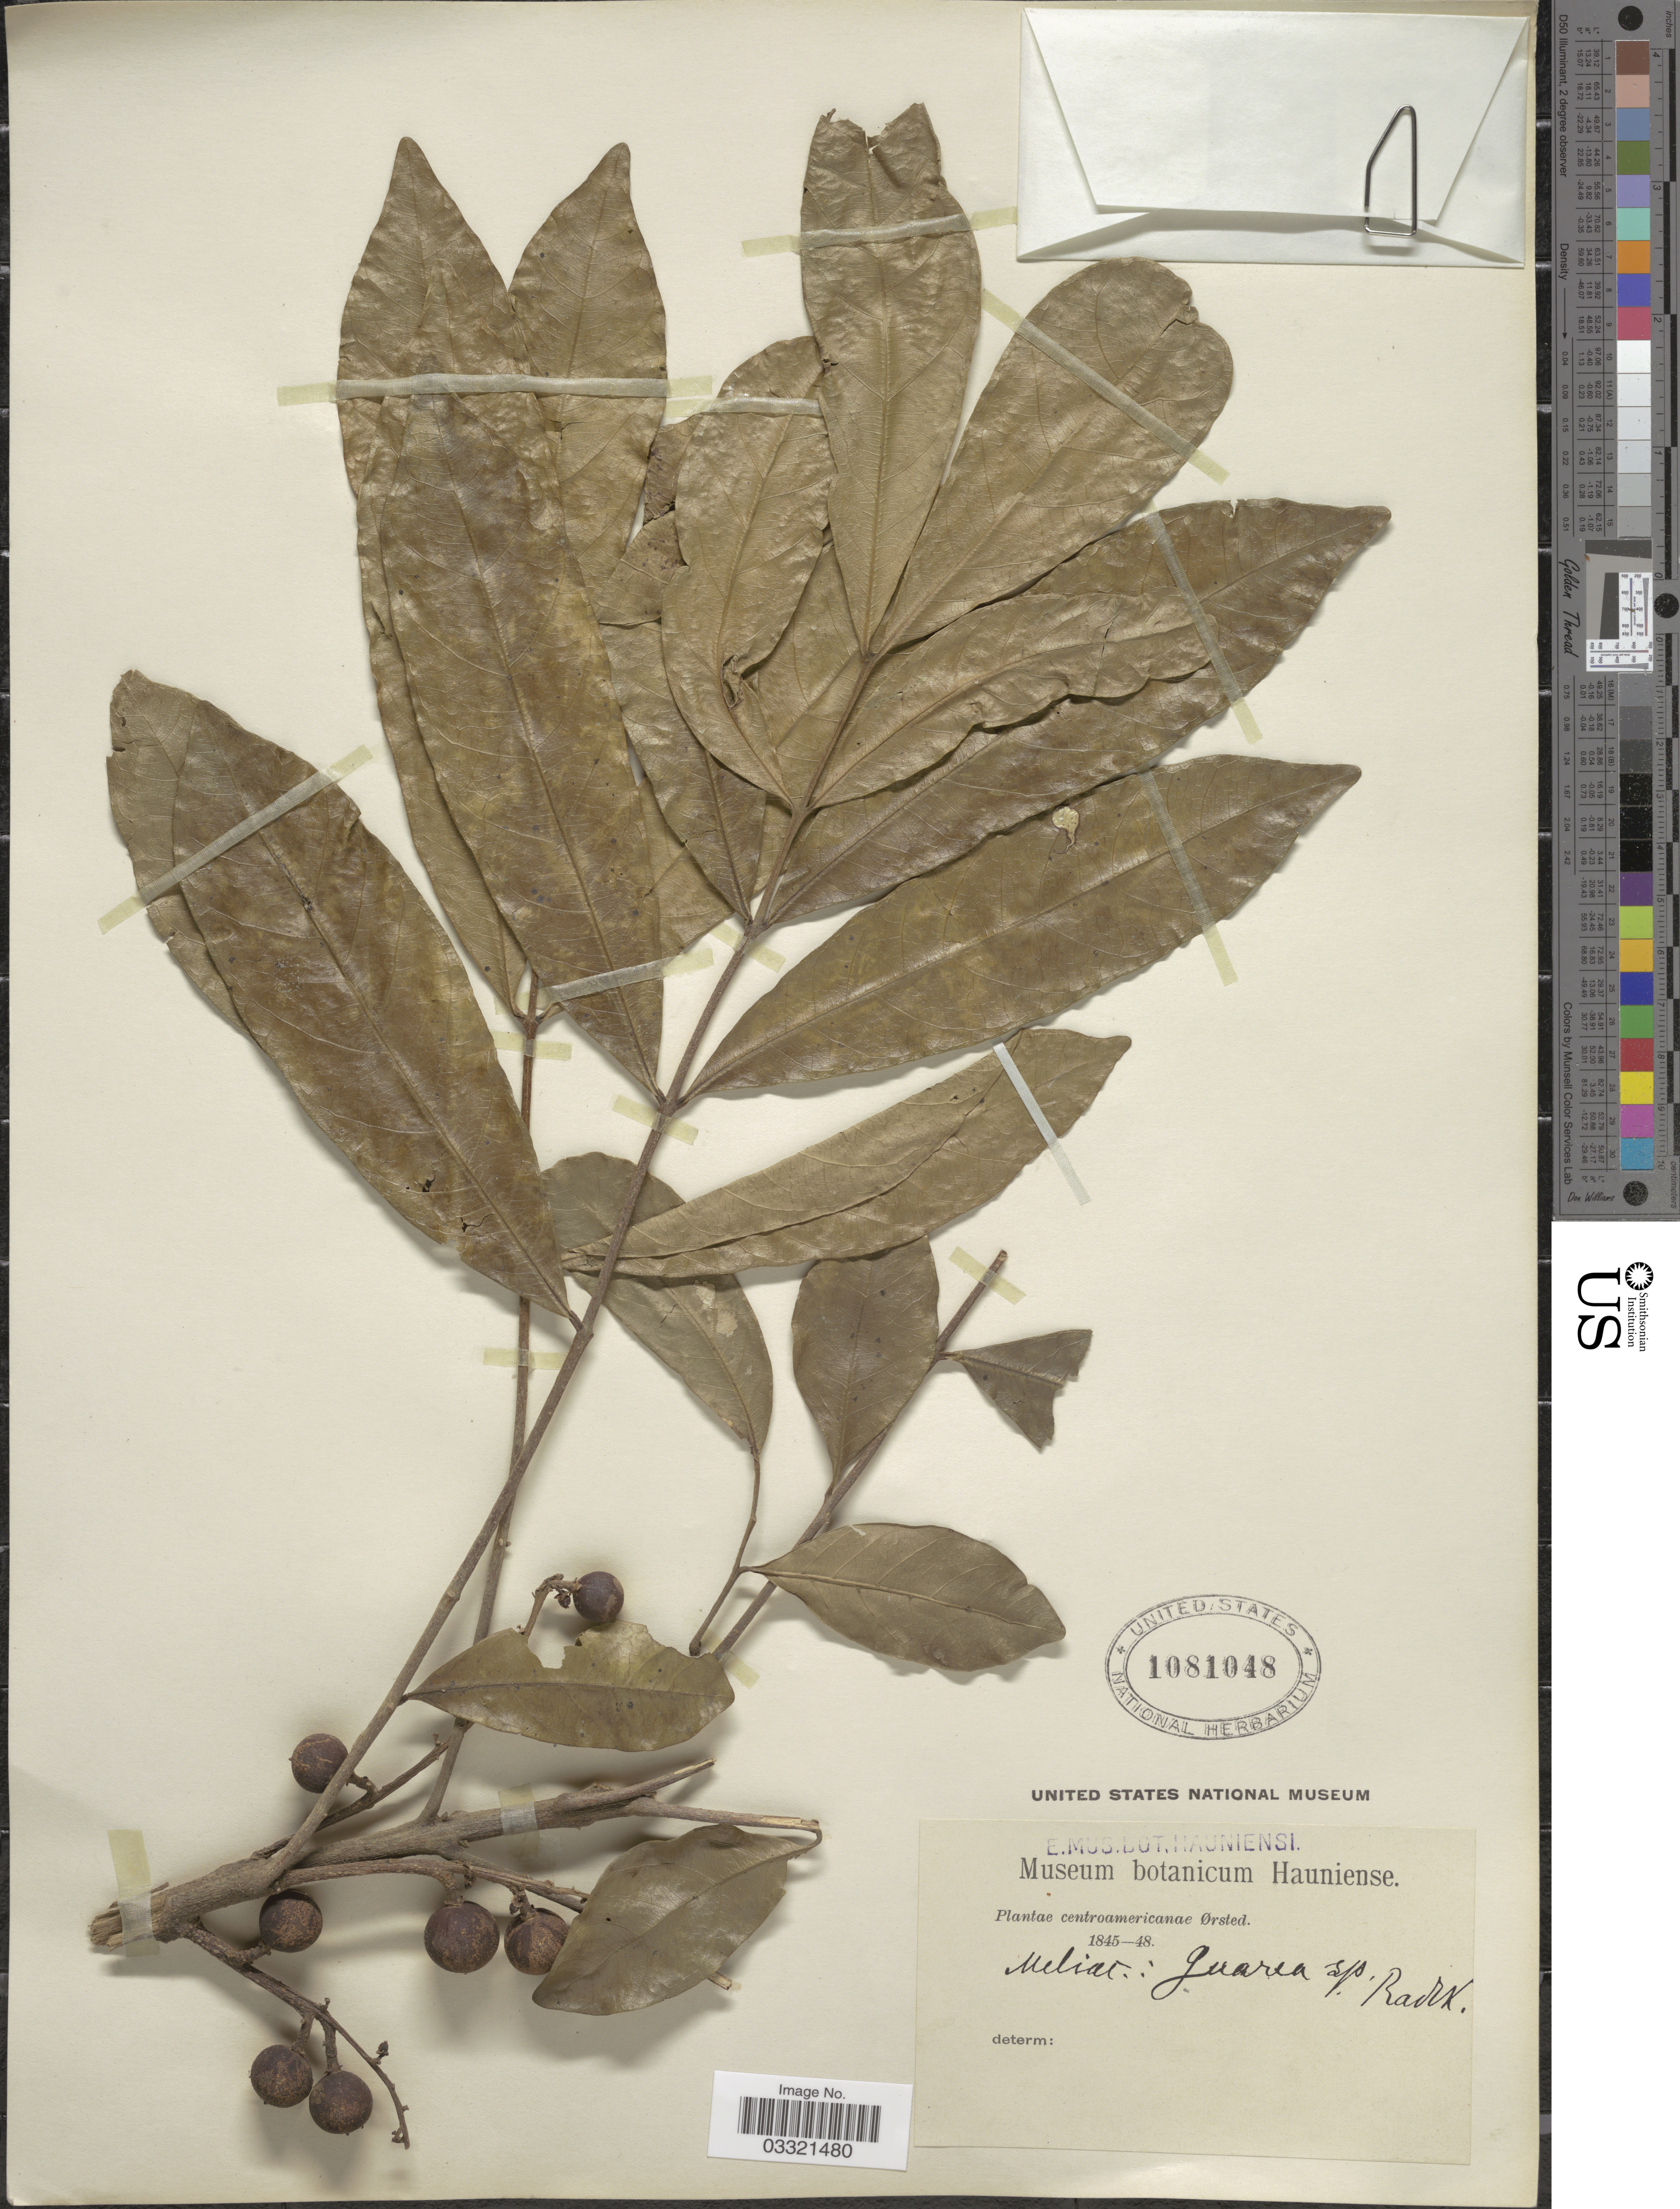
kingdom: Plantae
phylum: Tracheophyta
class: Magnoliopsida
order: Sapindales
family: Meliaceae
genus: Guarea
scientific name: Guarea sp.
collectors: Ørsted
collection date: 1845/1848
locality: Centroamericanae.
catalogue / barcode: US 1081048